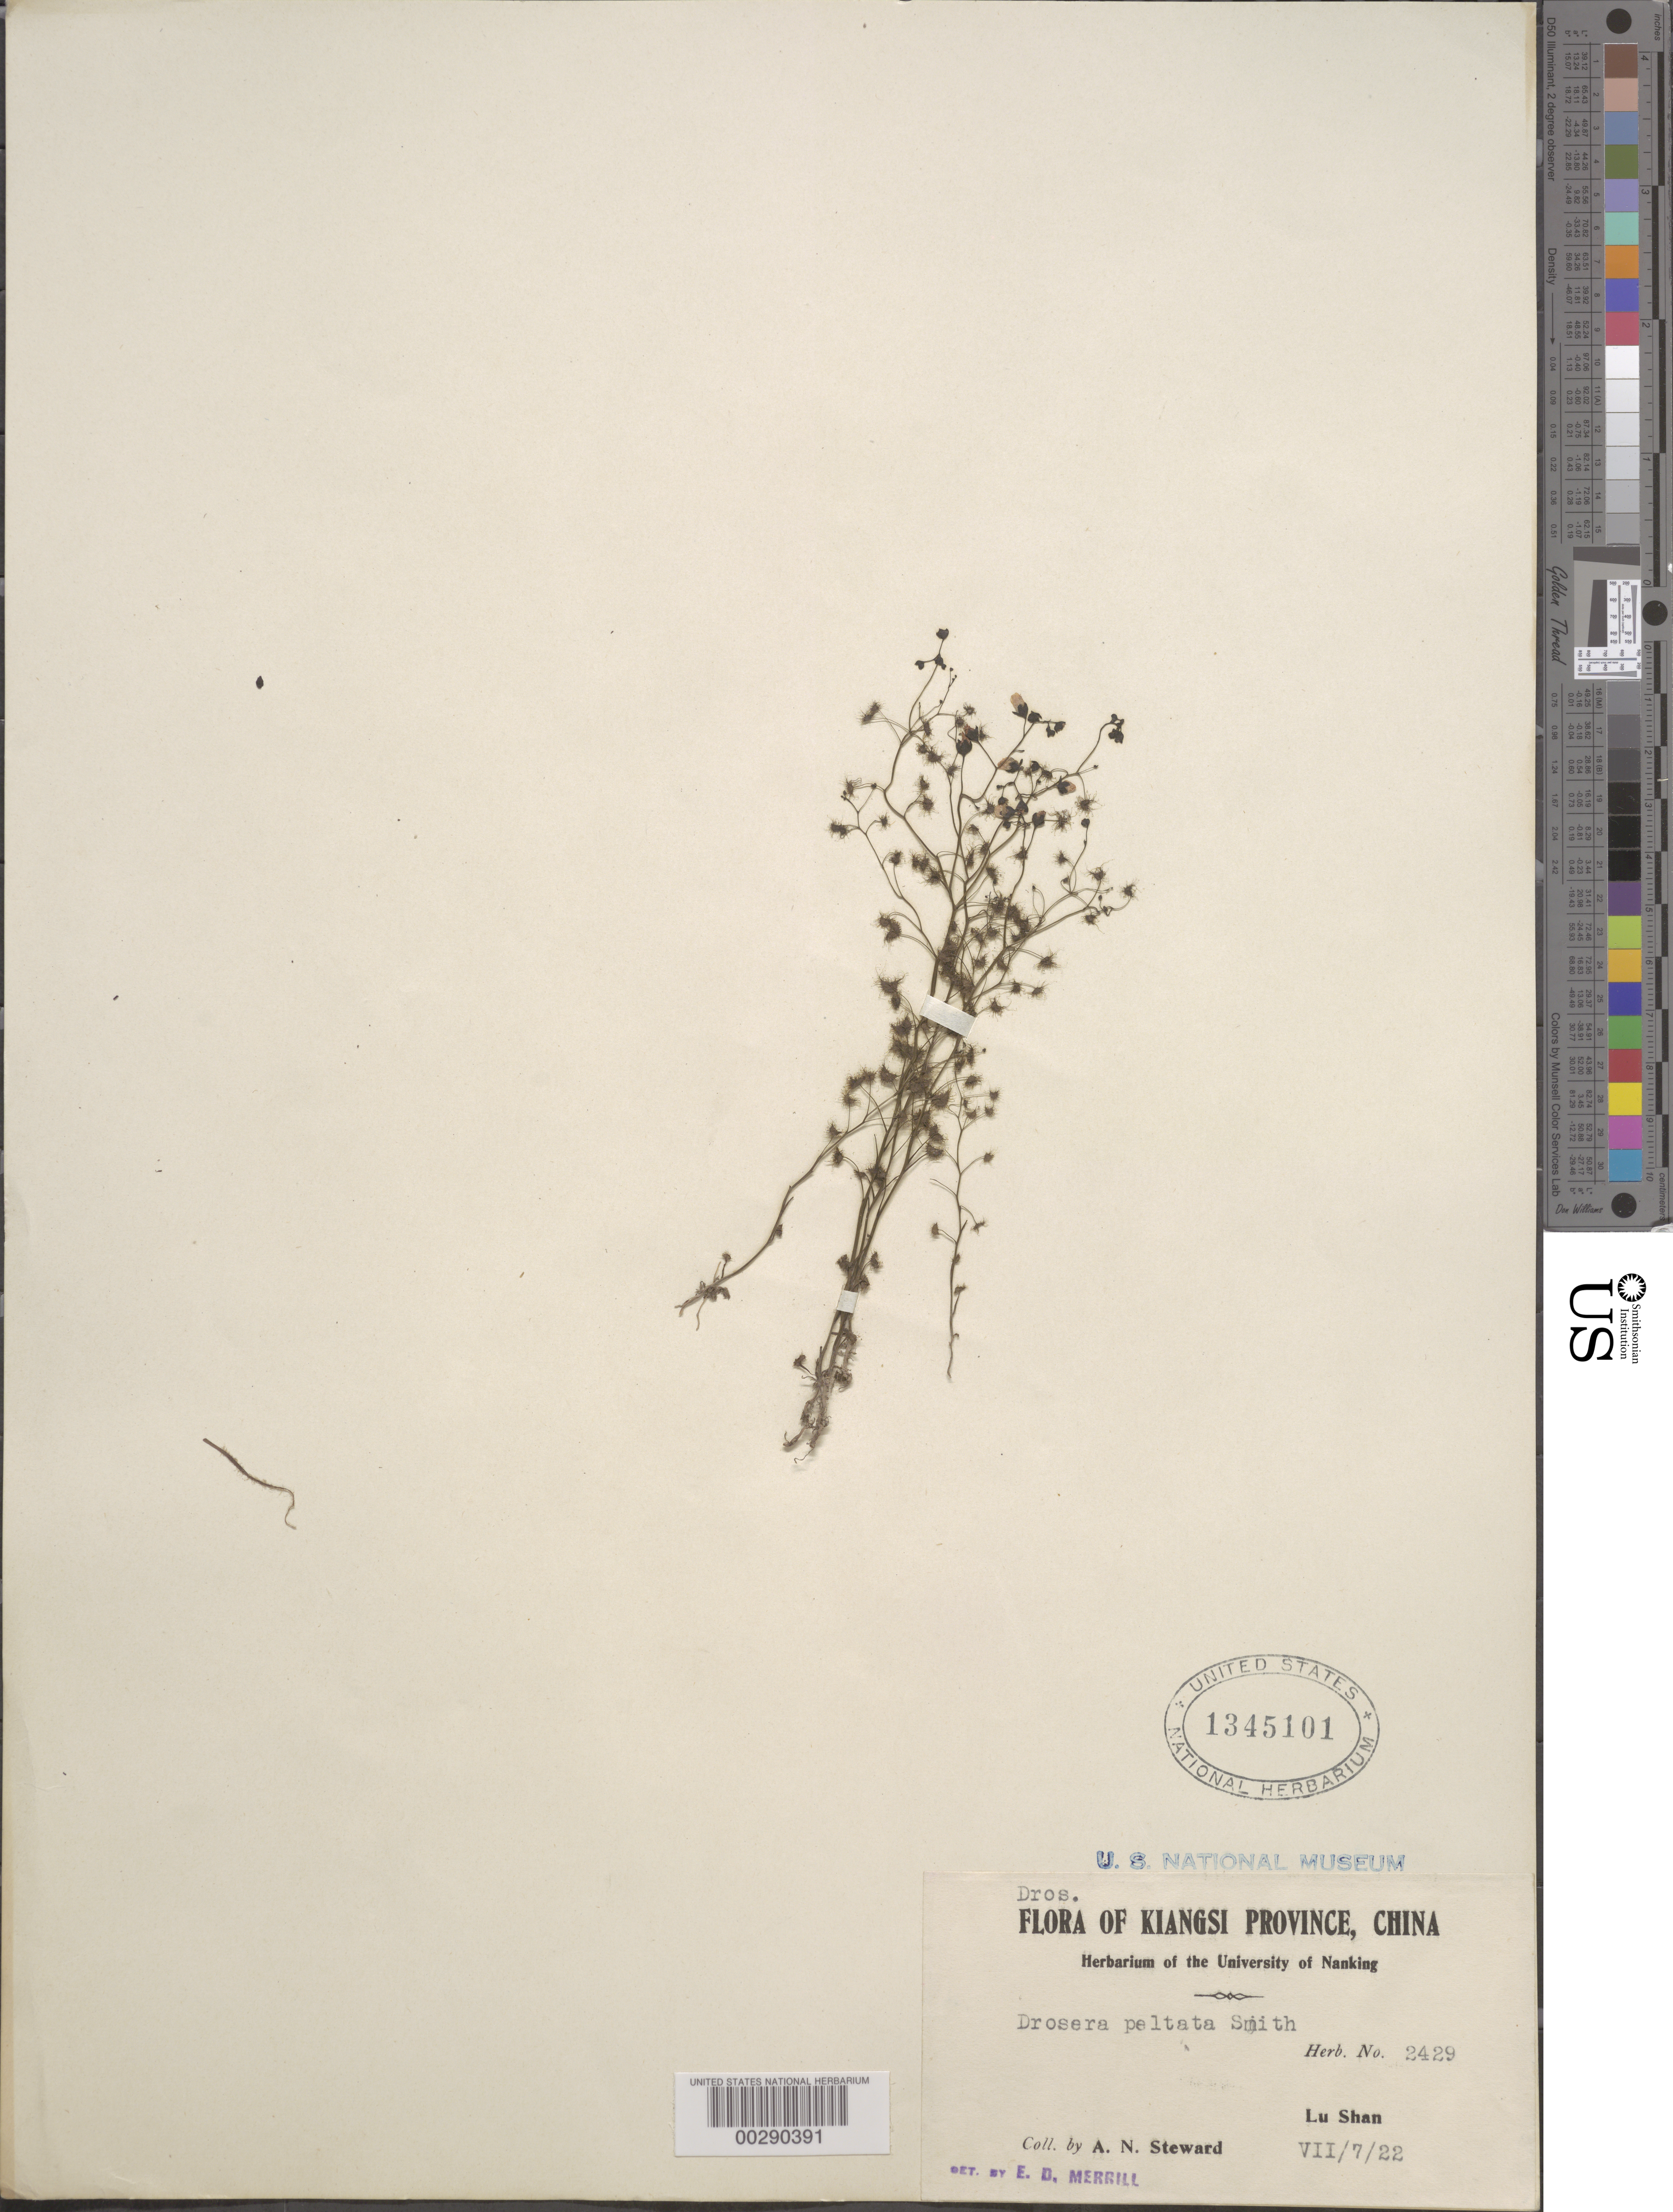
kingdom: Plantae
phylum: Tracheophyta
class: Magnoliopsida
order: Caryophyllales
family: Droseraceae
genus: Drosera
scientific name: Drosera peltata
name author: Sm. ex Willd.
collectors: A. N. Steward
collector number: Herb. No. 2429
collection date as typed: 07 Jul 1922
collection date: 1922-07-07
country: China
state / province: Jiangxi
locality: Lushan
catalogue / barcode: US 1345101